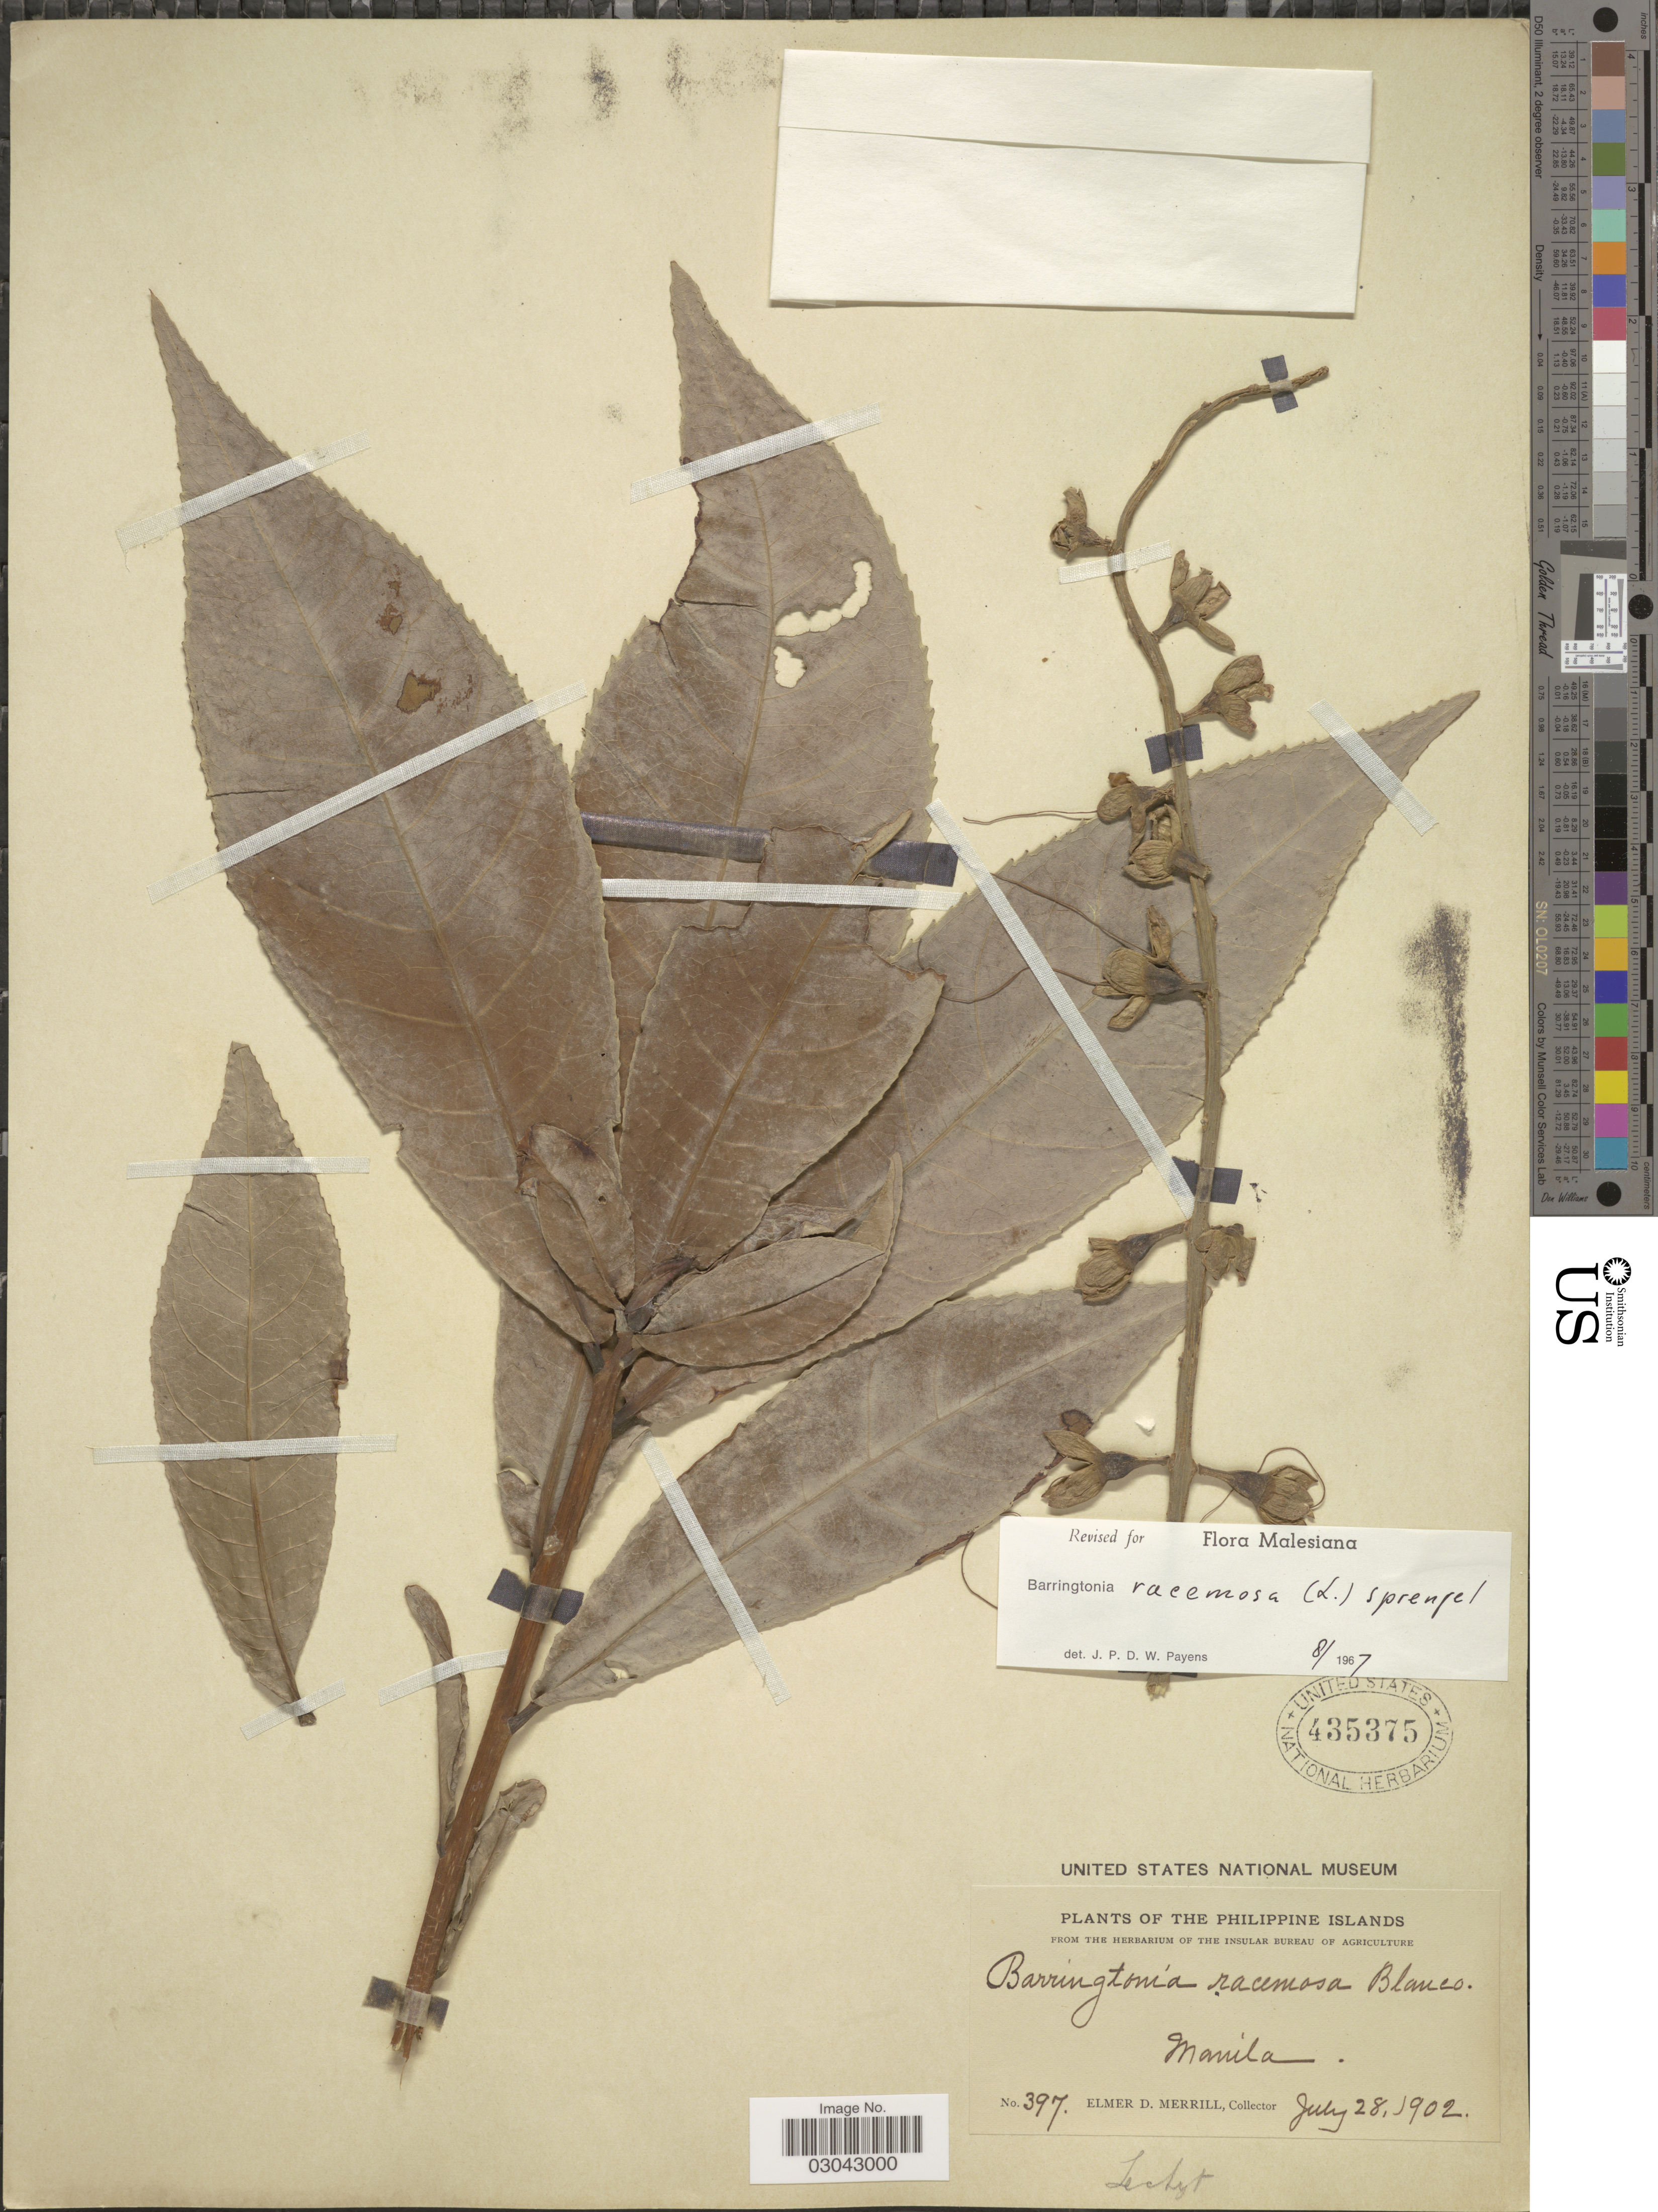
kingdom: Plantae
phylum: Tracheophyta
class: Magnoliopsida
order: Ericales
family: Lecythidaceae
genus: Barringtonia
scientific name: Barringtonia racemosa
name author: (L.) Spreng.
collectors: E. D. Merrill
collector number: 397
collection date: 1902-07-28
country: Philippines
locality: Manila.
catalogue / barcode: US 435375